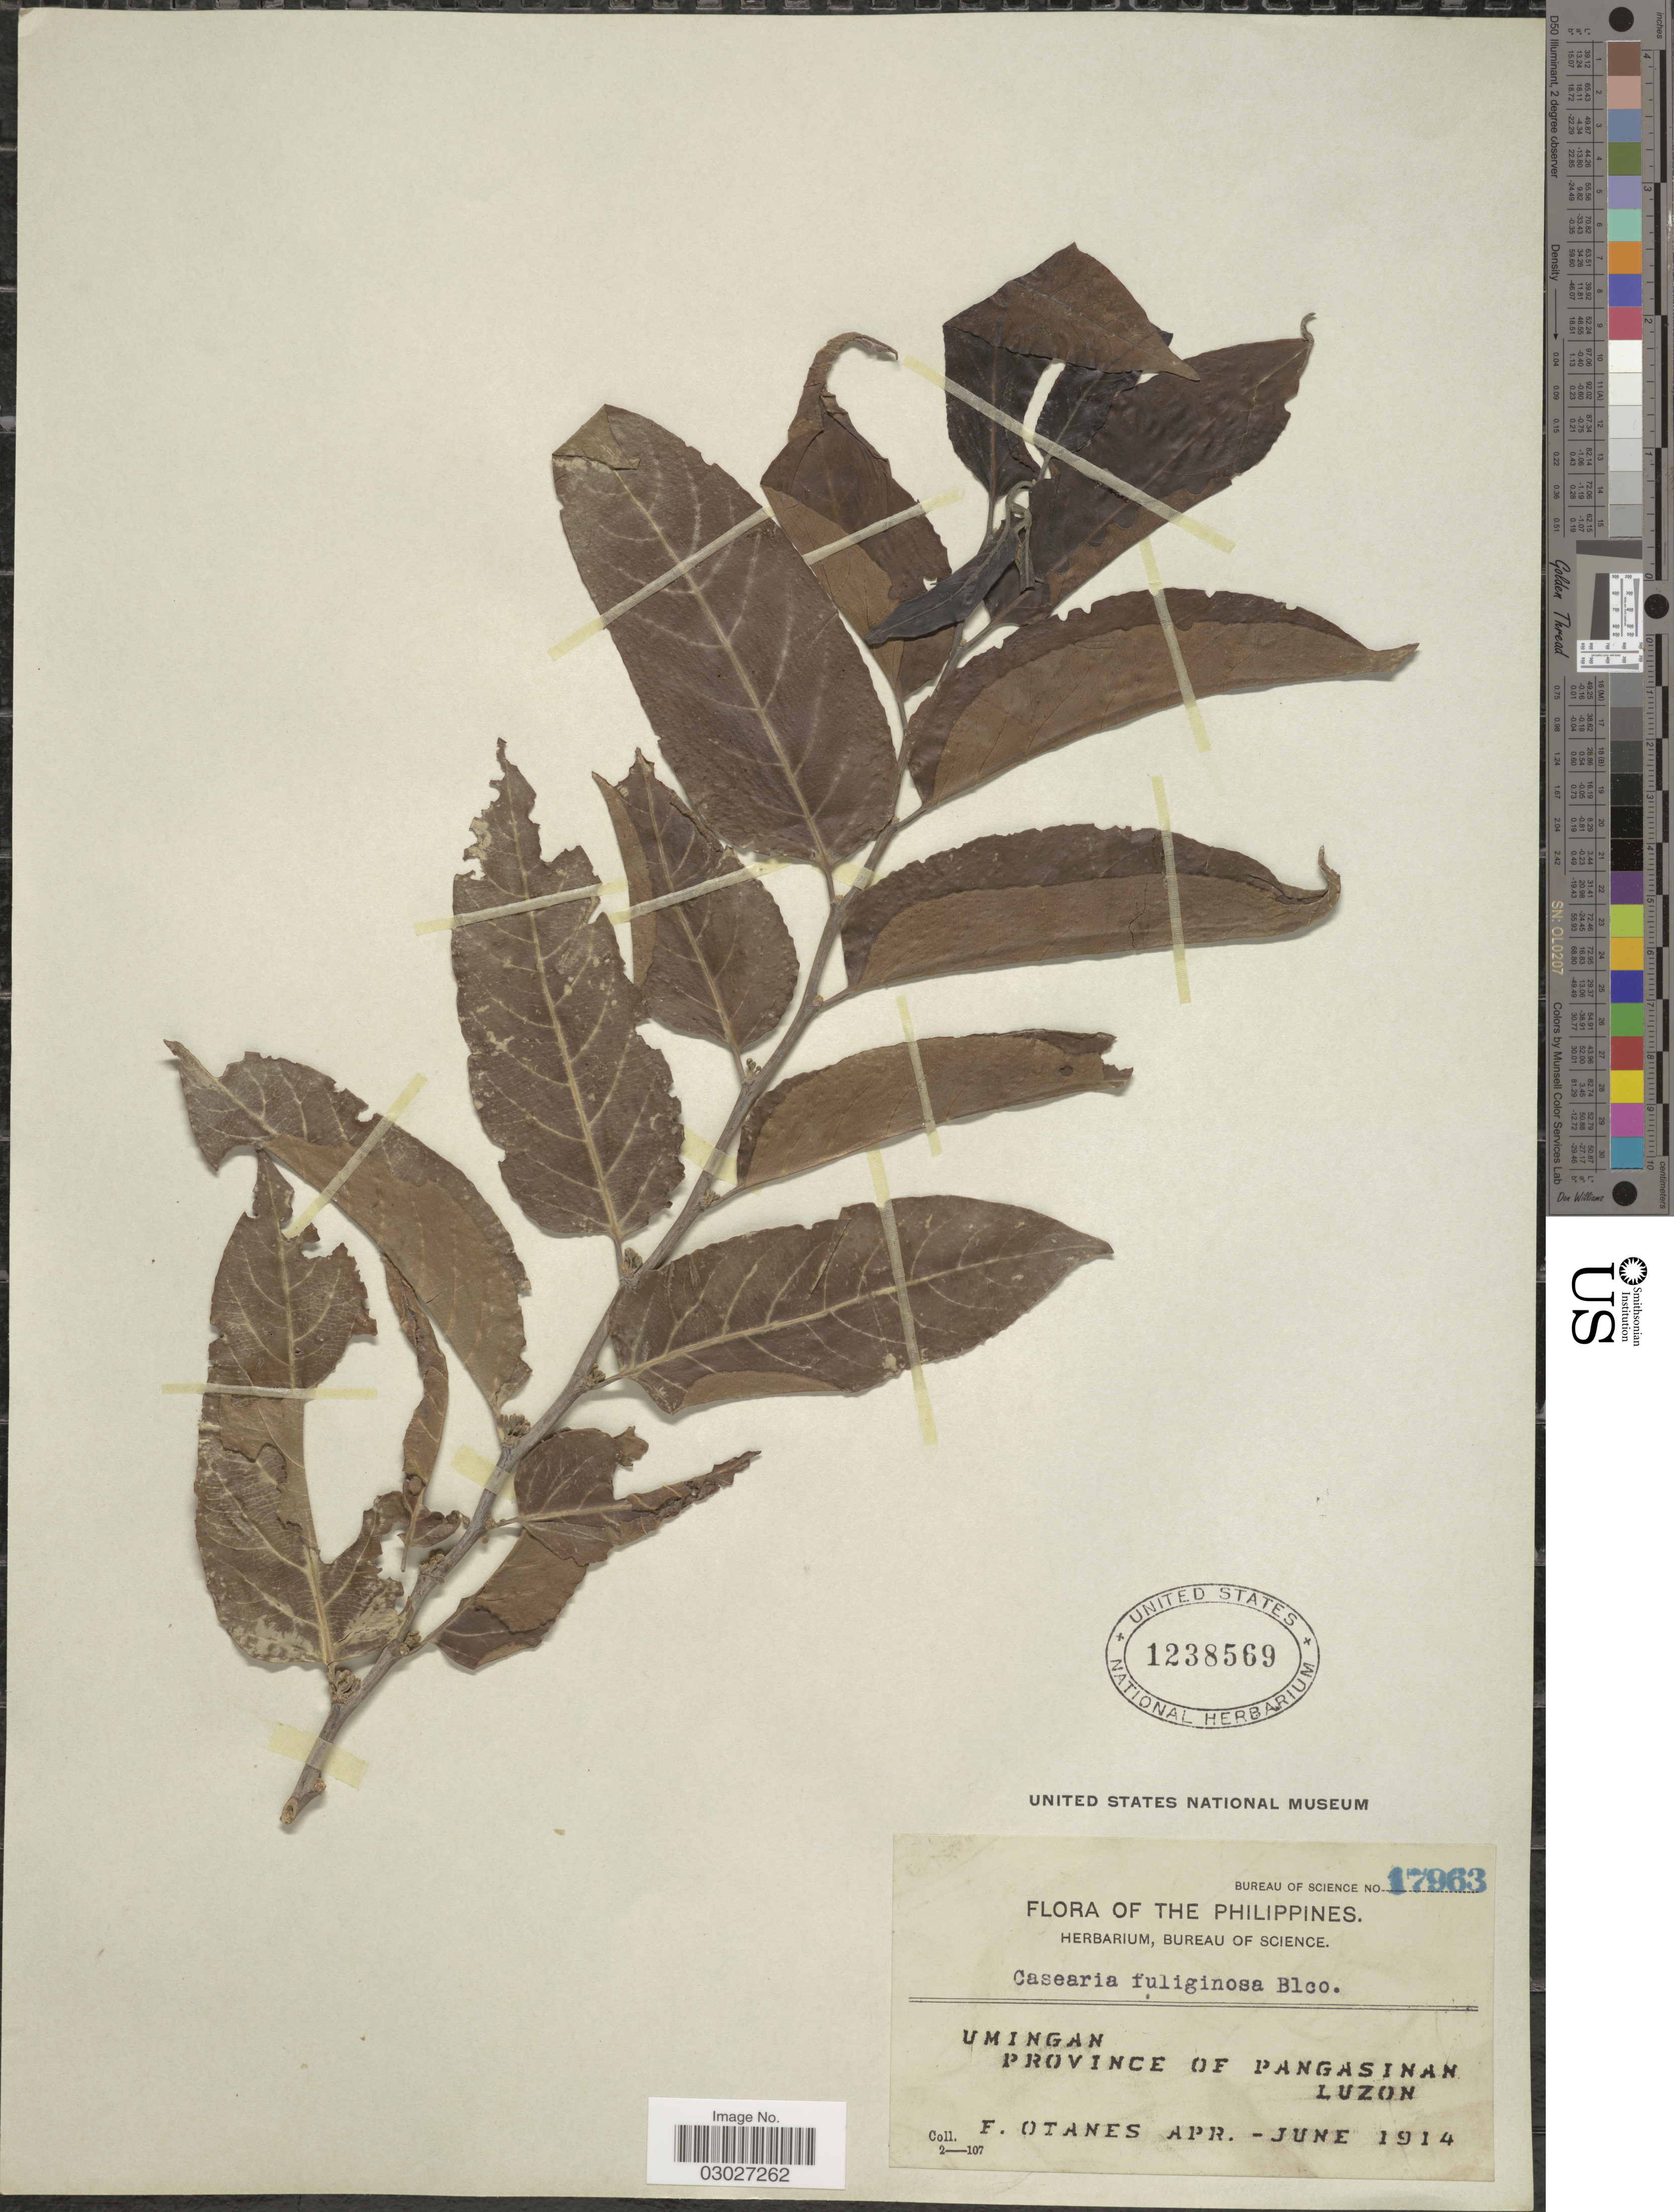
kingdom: Plantae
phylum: Tracheophyta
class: Magnoliopsida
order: Malpighiales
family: Salicaceae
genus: Casearia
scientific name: Casearia fuliginosa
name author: (Blanco) Blanco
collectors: F. Q. Otanes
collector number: Bureau of Science 17963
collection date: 1914-04/1914-06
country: Philippines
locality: Umingan, Province of Pangasinan, Luzon.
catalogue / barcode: US 1238569